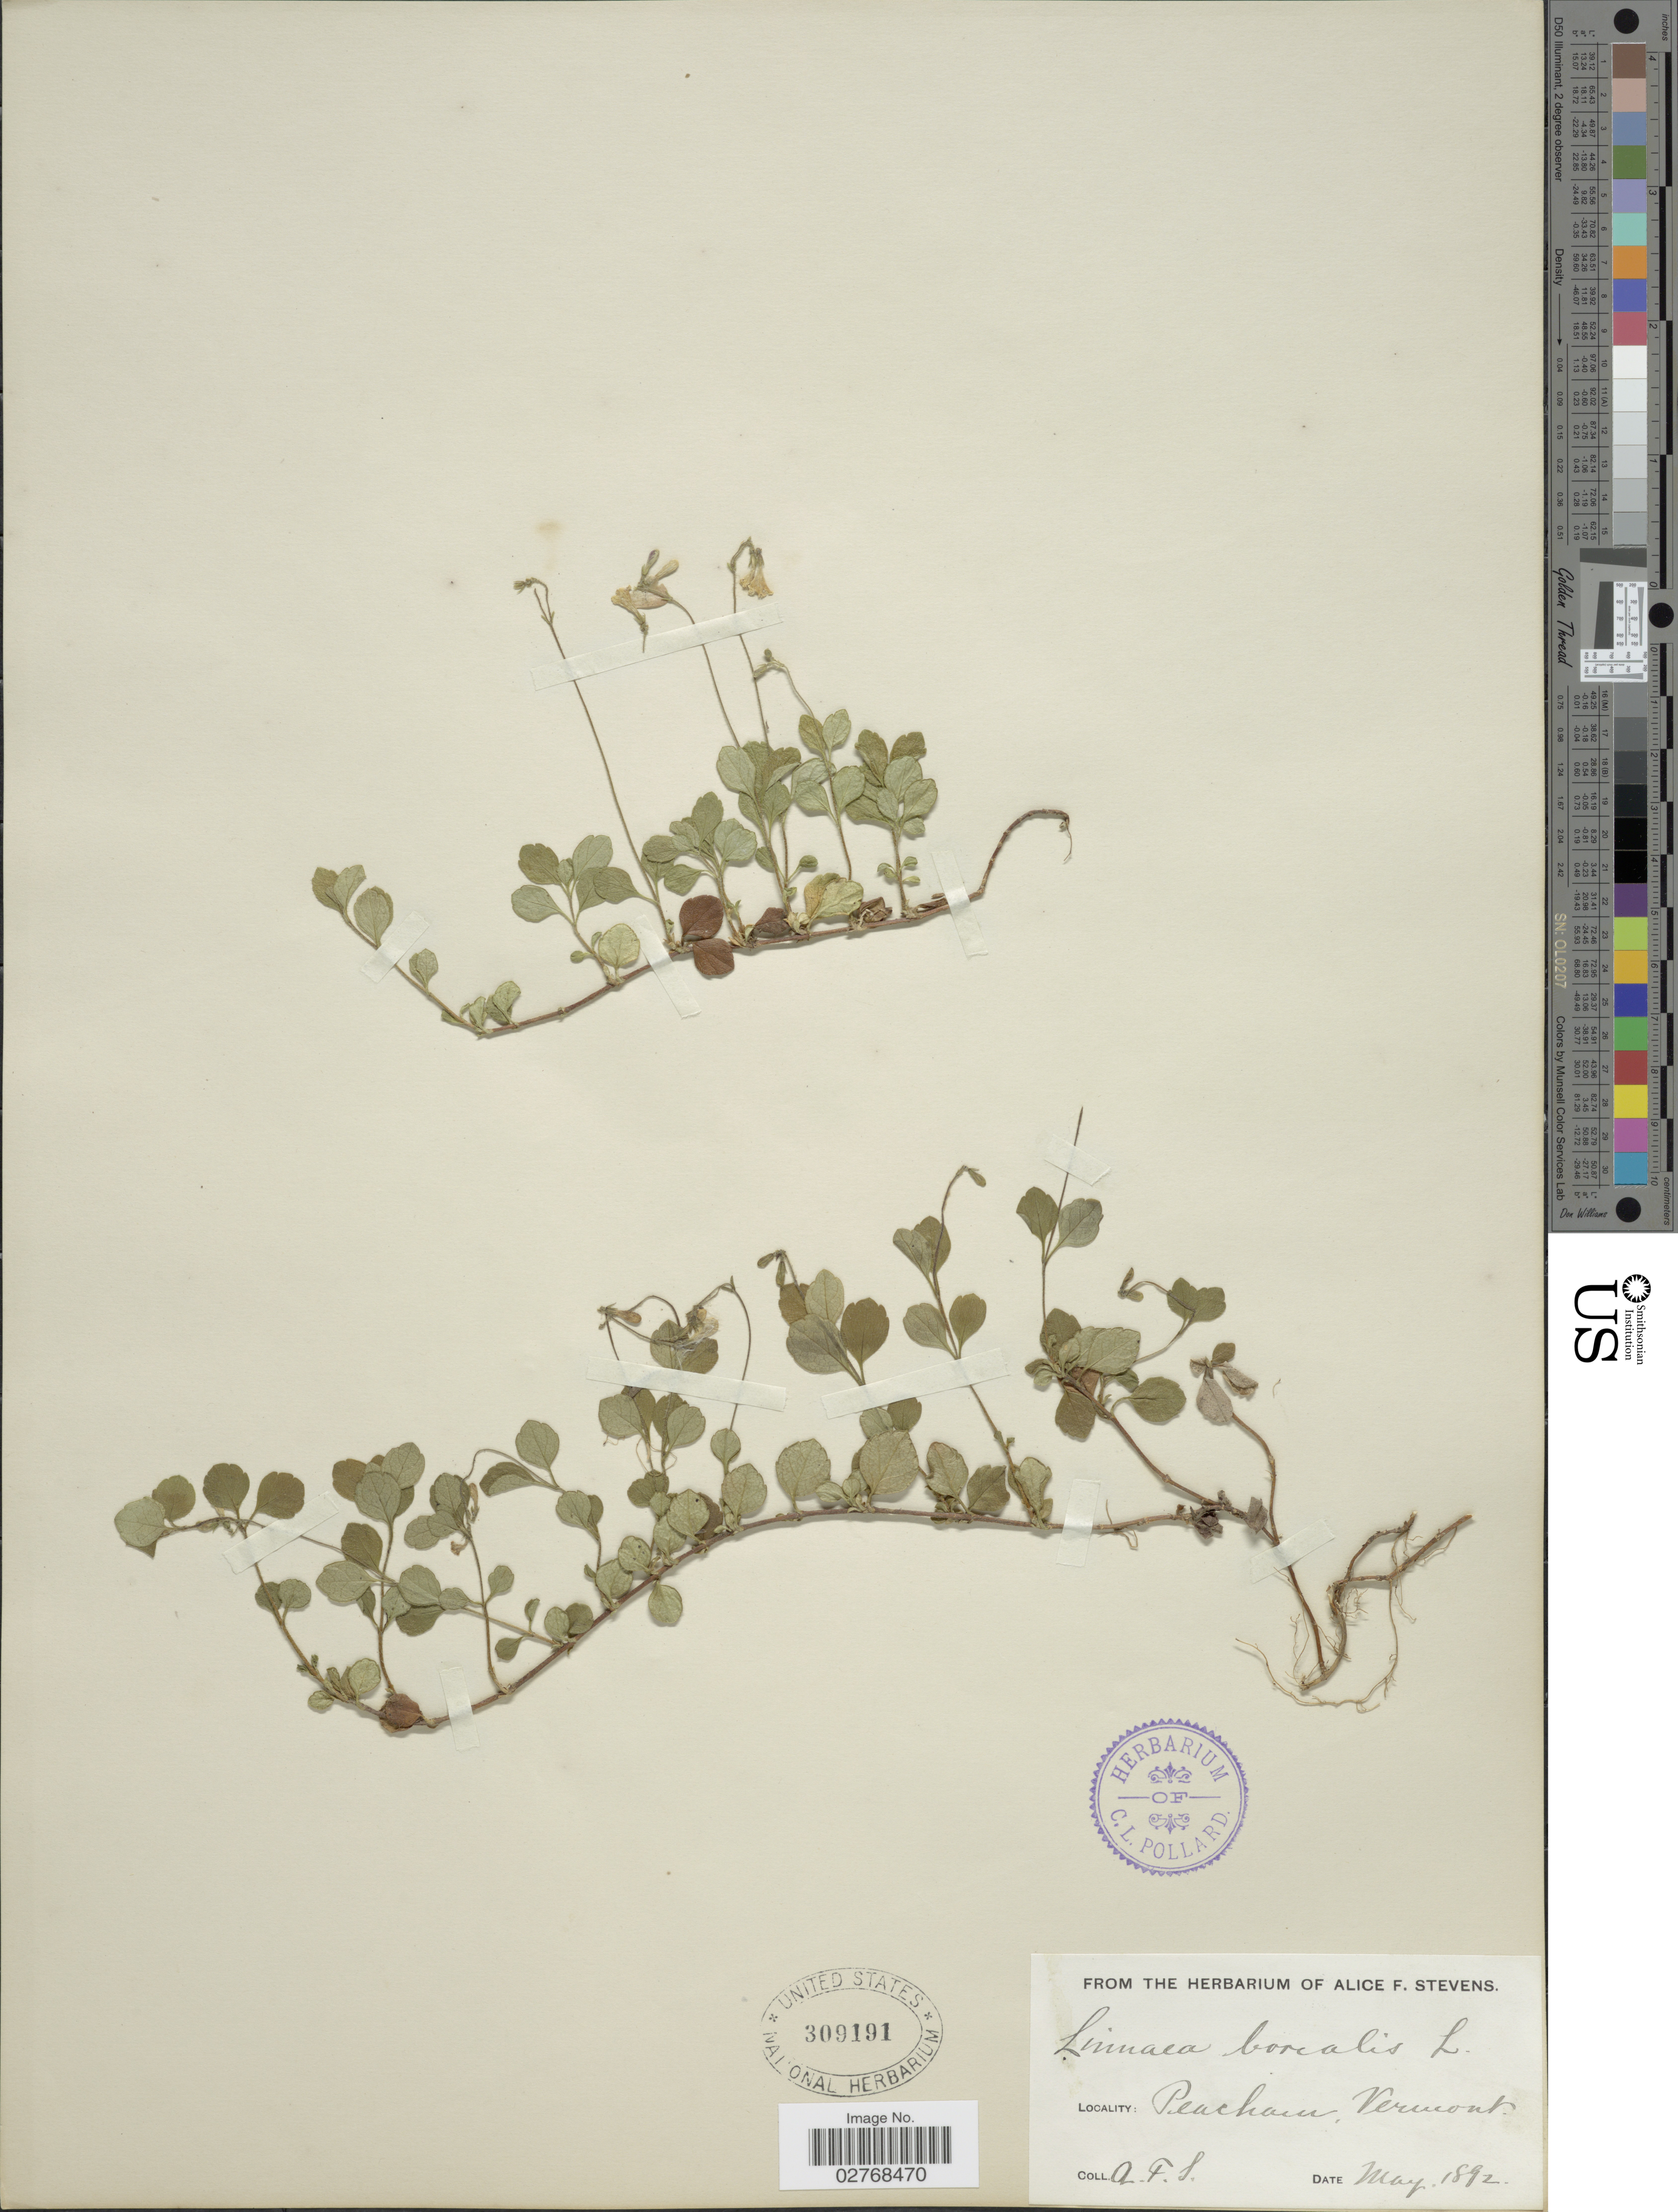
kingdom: Plantae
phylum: Tracheophyta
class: Magnoliopsida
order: Dipsacales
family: Caprifoliaceae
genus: Linnaea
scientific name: Linnaea borealis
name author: L.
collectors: A. Stevens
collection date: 1892-05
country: United States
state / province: Vermont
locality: Peacham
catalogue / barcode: US 309191